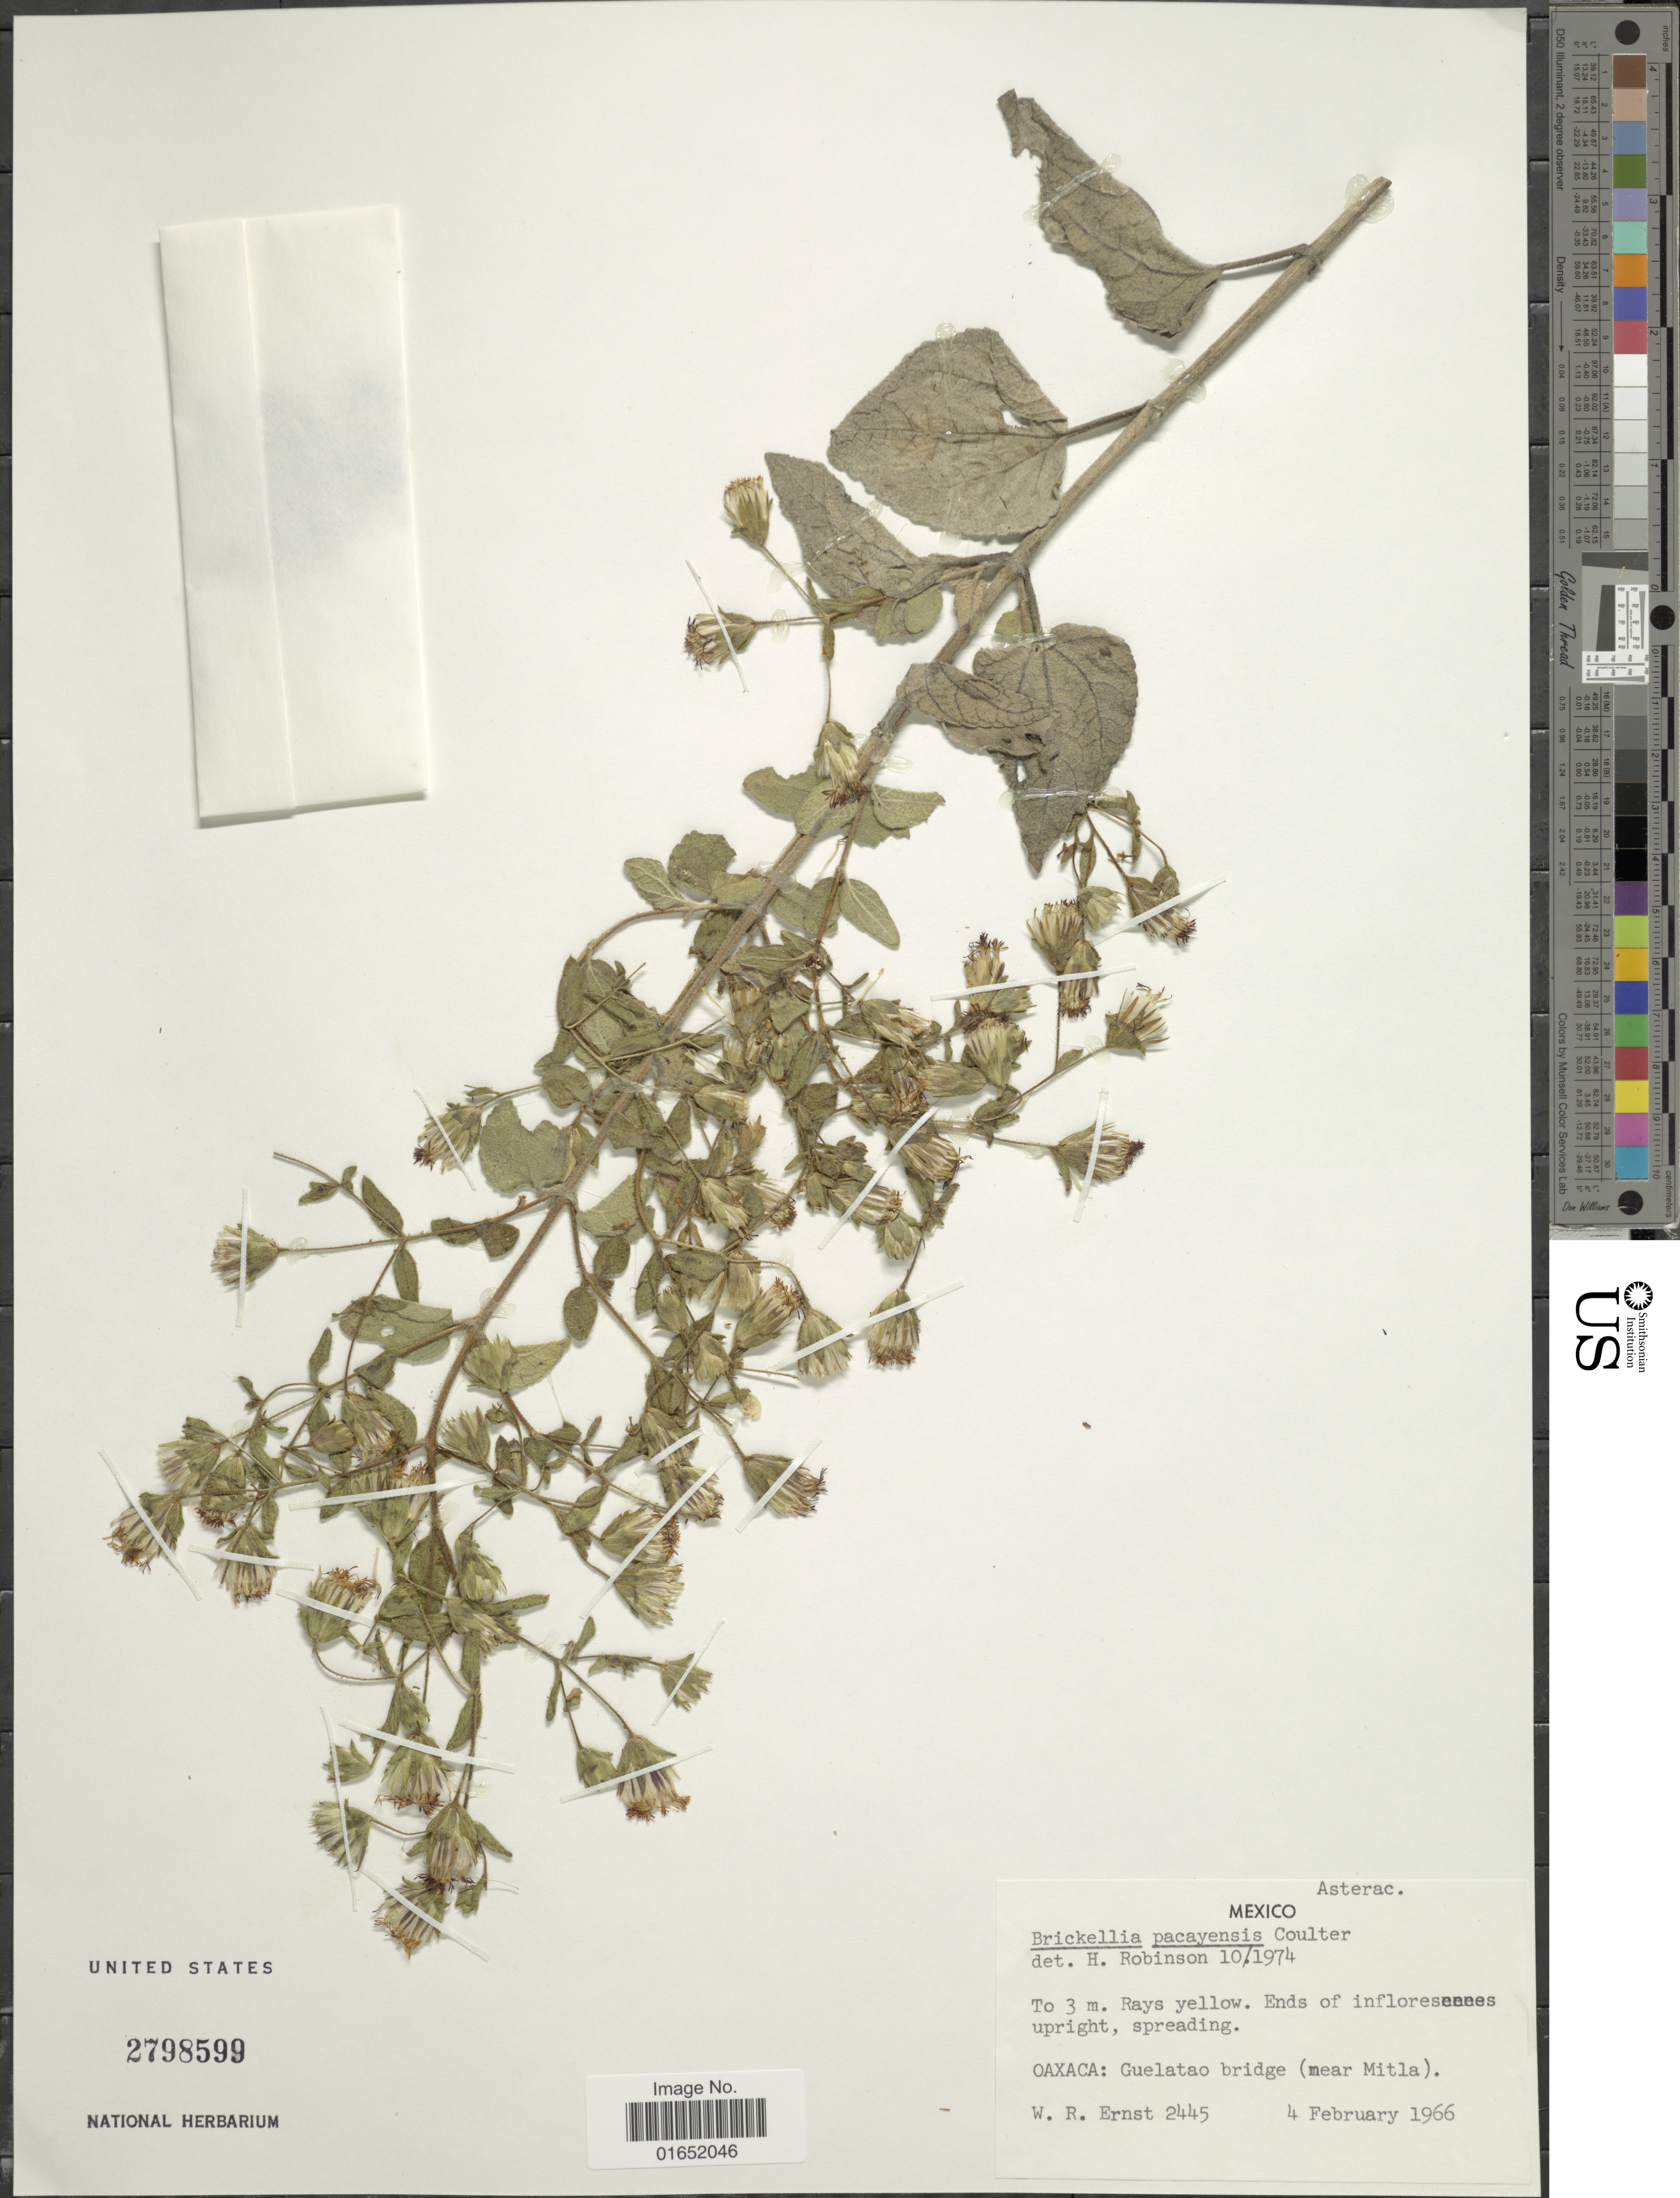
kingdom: Plantae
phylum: Tracheophyta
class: Magnoliopsida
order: Asterales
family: Asteraceae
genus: Brickellia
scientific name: Brickellia pacayensis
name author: J.M. Coult.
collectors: W. R. Ernst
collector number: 2445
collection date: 1966-02-04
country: Mexico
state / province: Oaxaca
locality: Guelatao bridge (near Mitla)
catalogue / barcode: US 2798599